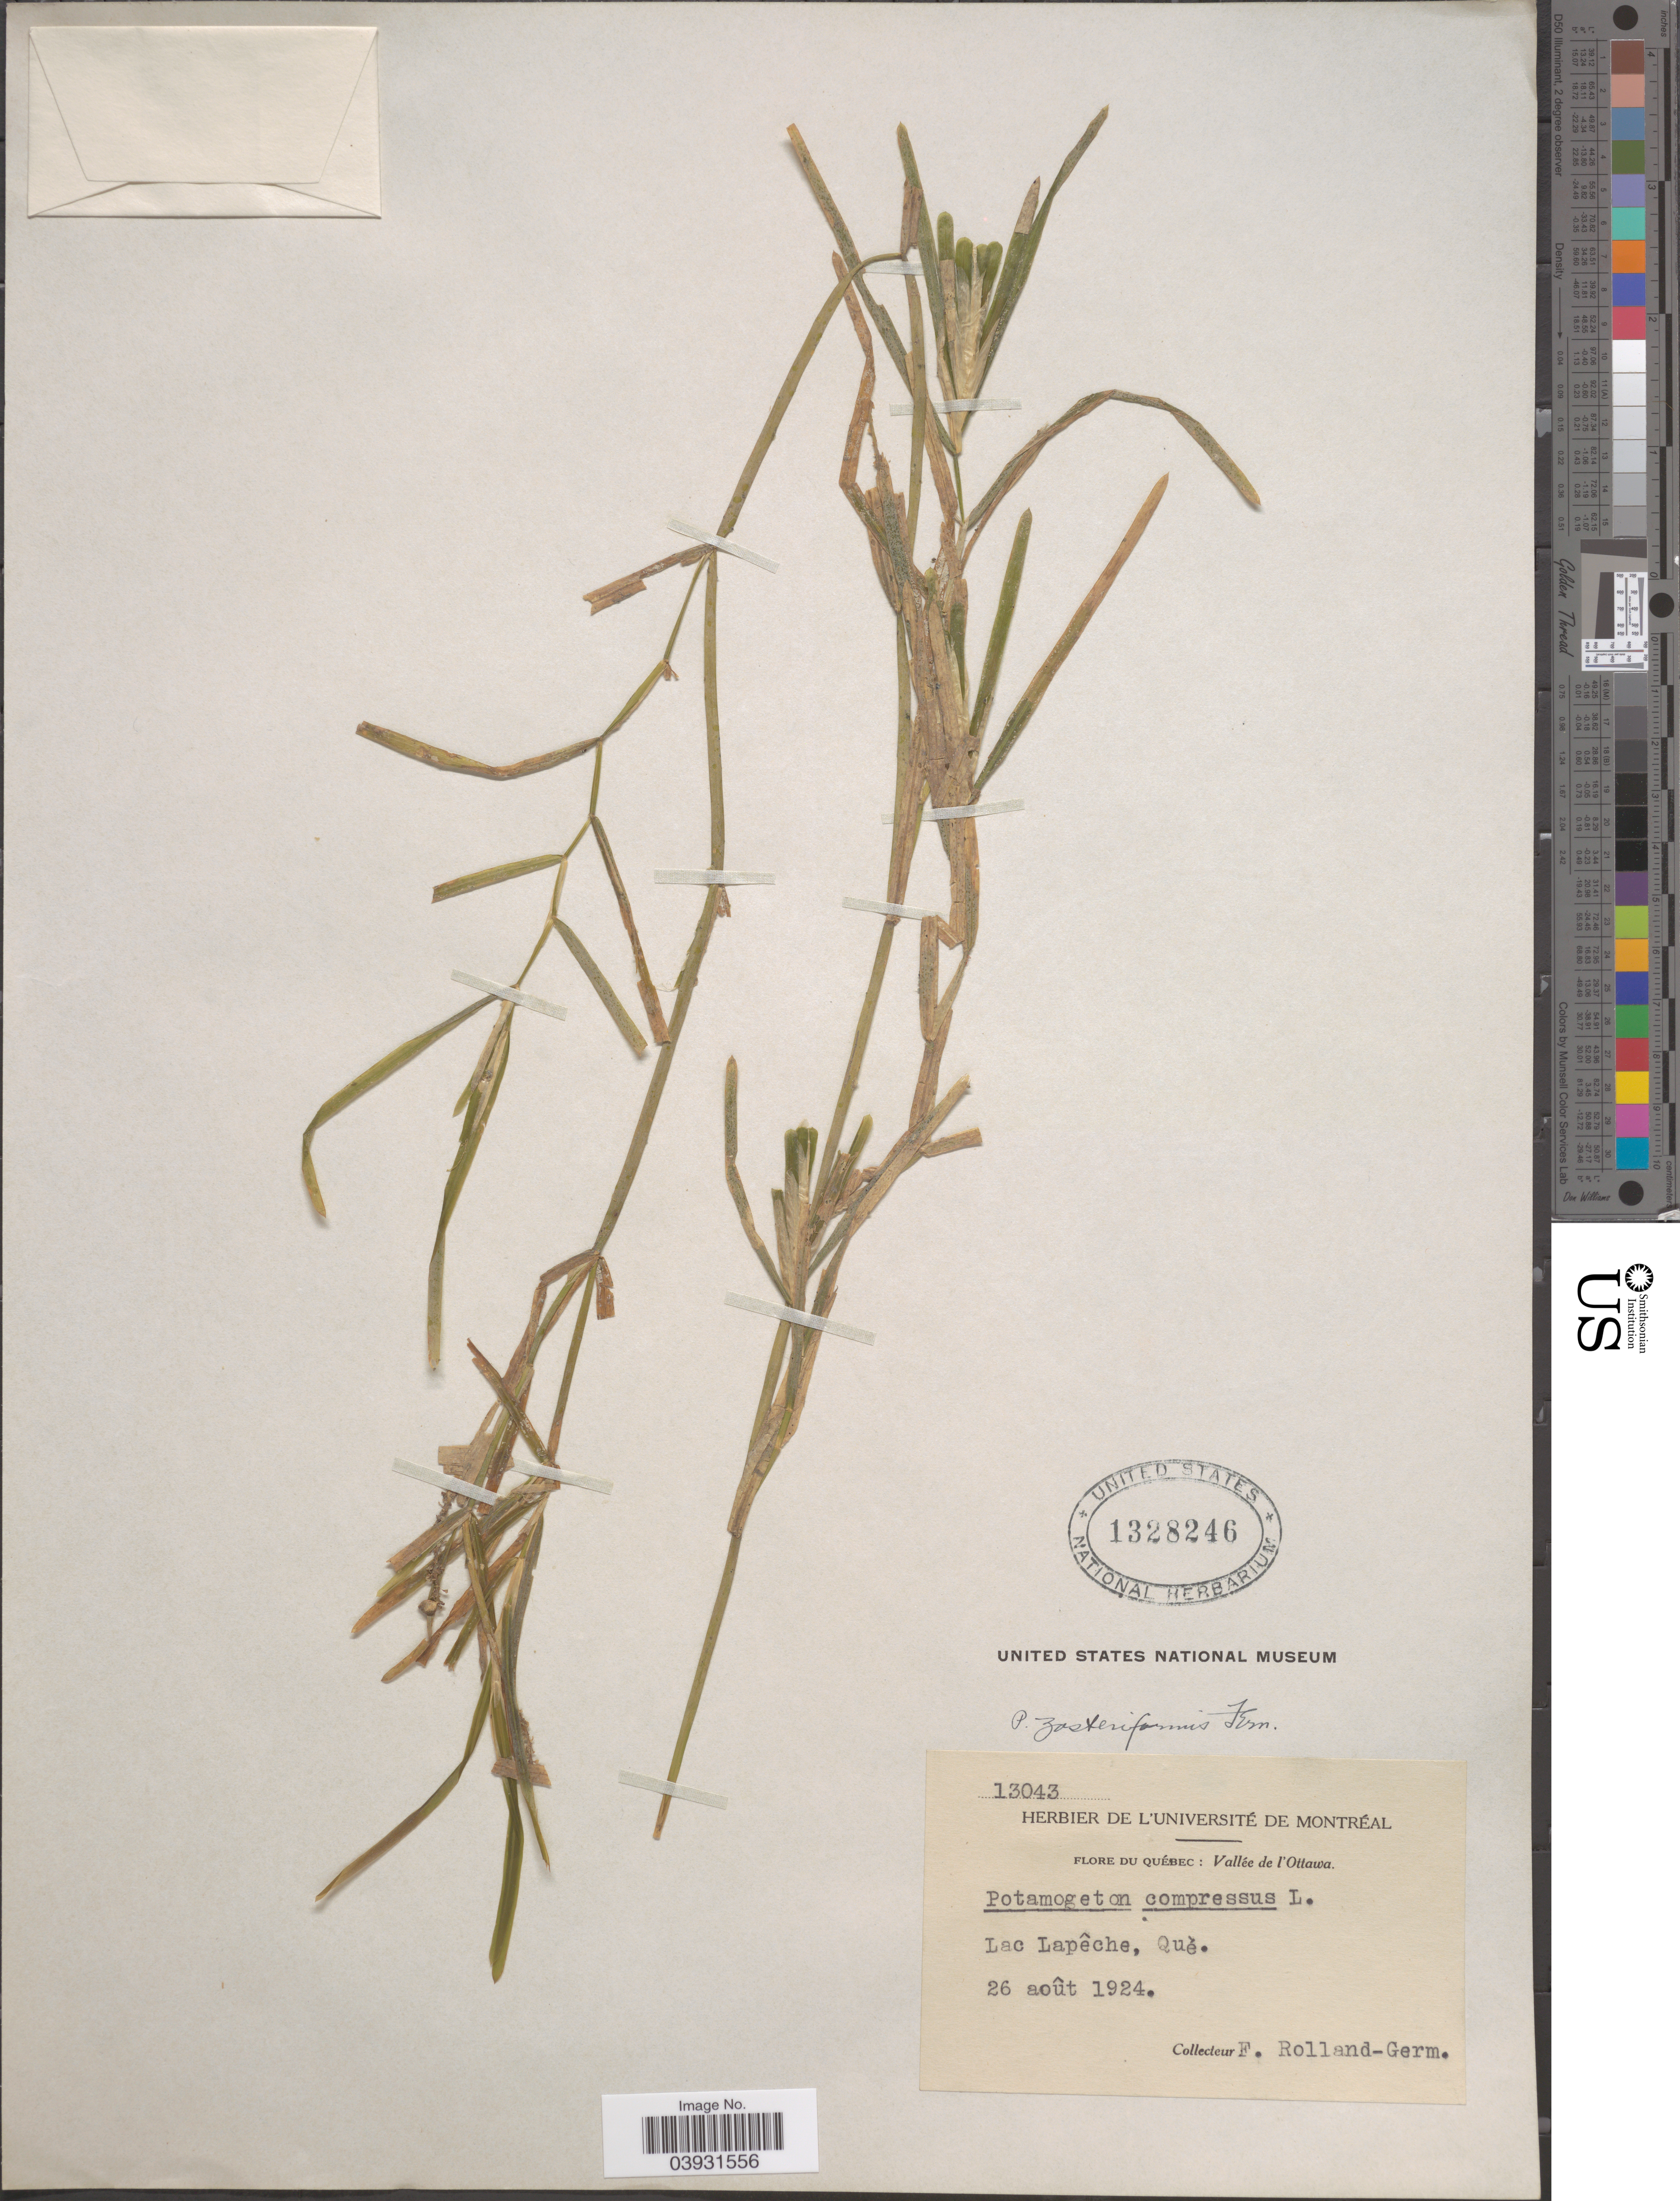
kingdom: Plantae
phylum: Tracheophyta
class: Liliopsida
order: Alismatales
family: Potamogetonaceae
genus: Potamogeton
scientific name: Potamogeton zosterifolius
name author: Schumach.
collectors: Rolland-Germain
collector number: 13043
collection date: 1924-08-26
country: Canada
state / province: Quebec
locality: Vallée de l'Ottawa. Lac Lapêche.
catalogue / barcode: US 1328246